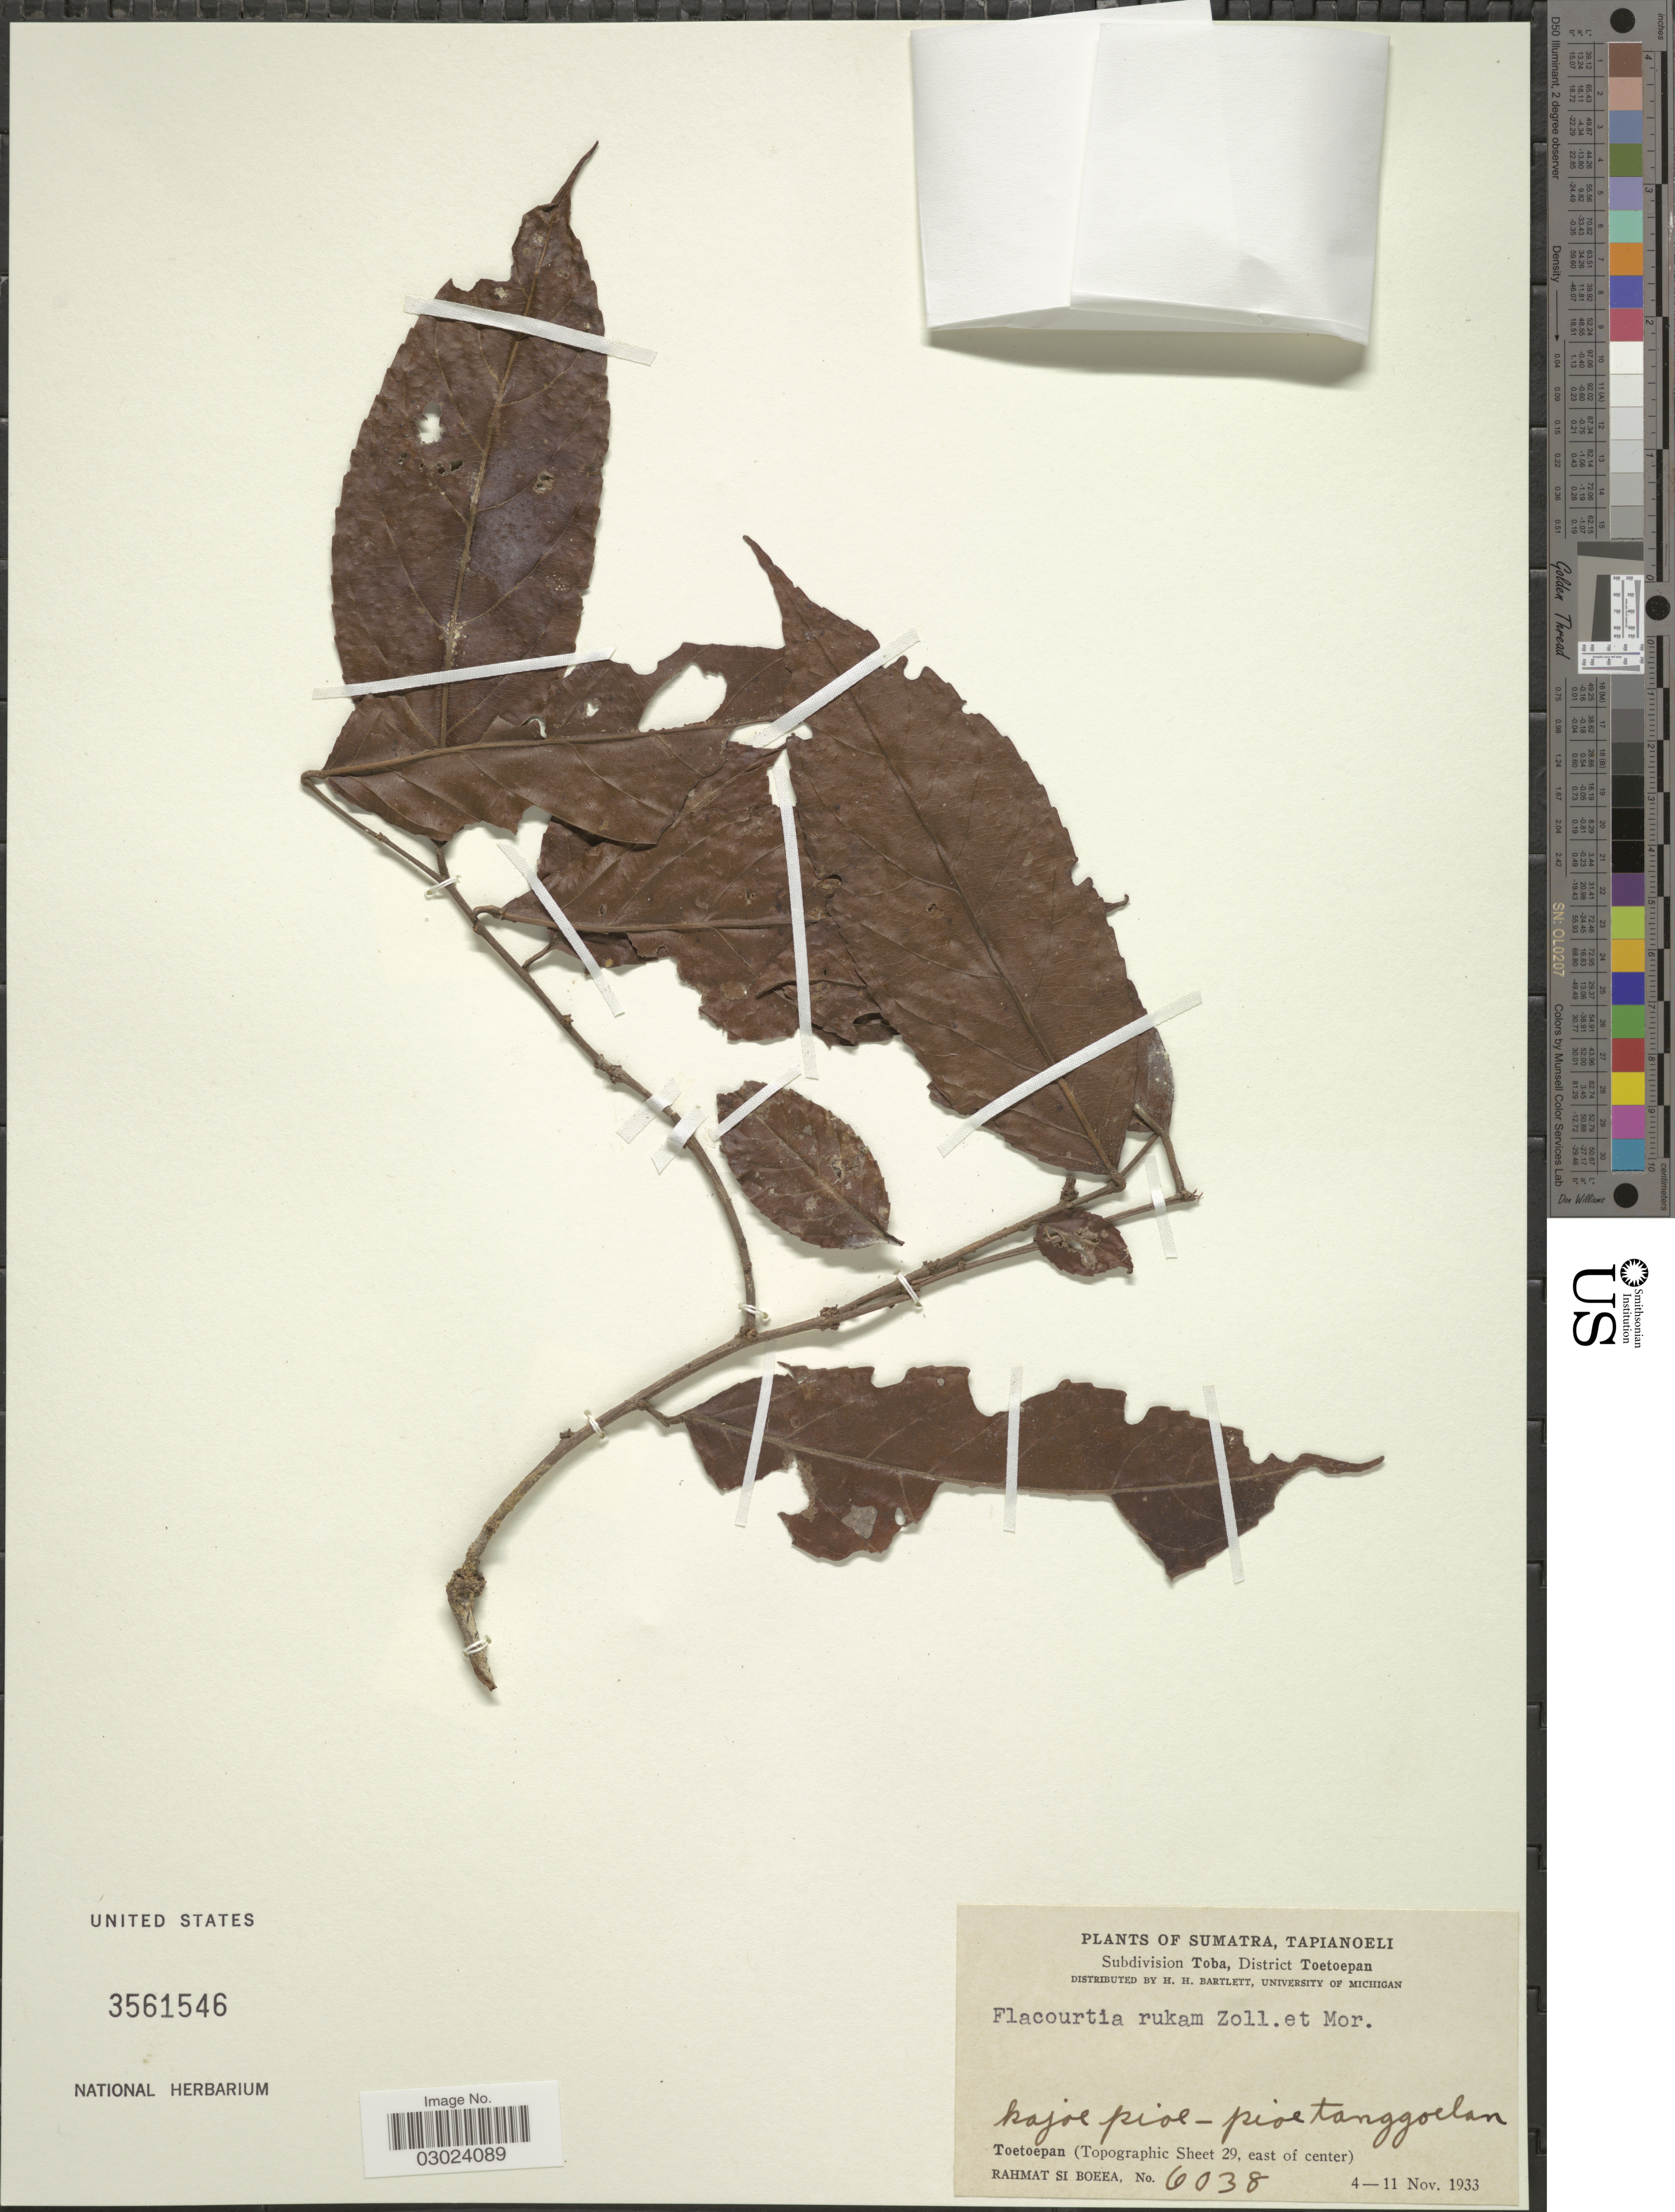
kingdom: Plantae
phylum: Tracheophyta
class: Magnoliopsida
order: Malpighiales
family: Salicaceae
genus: Flacourtia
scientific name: Flacourtia rukam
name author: Zoll. & Moritzi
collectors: Rahmat Si Boeea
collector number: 6038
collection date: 1933-11-04/1933-11-11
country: Indonesia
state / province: Sumatra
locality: Tapianoeli. Subdivision Toba, District Toetoepan. Toetoepan (Topographic Sheet 29, east of center).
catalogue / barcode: US 3561546